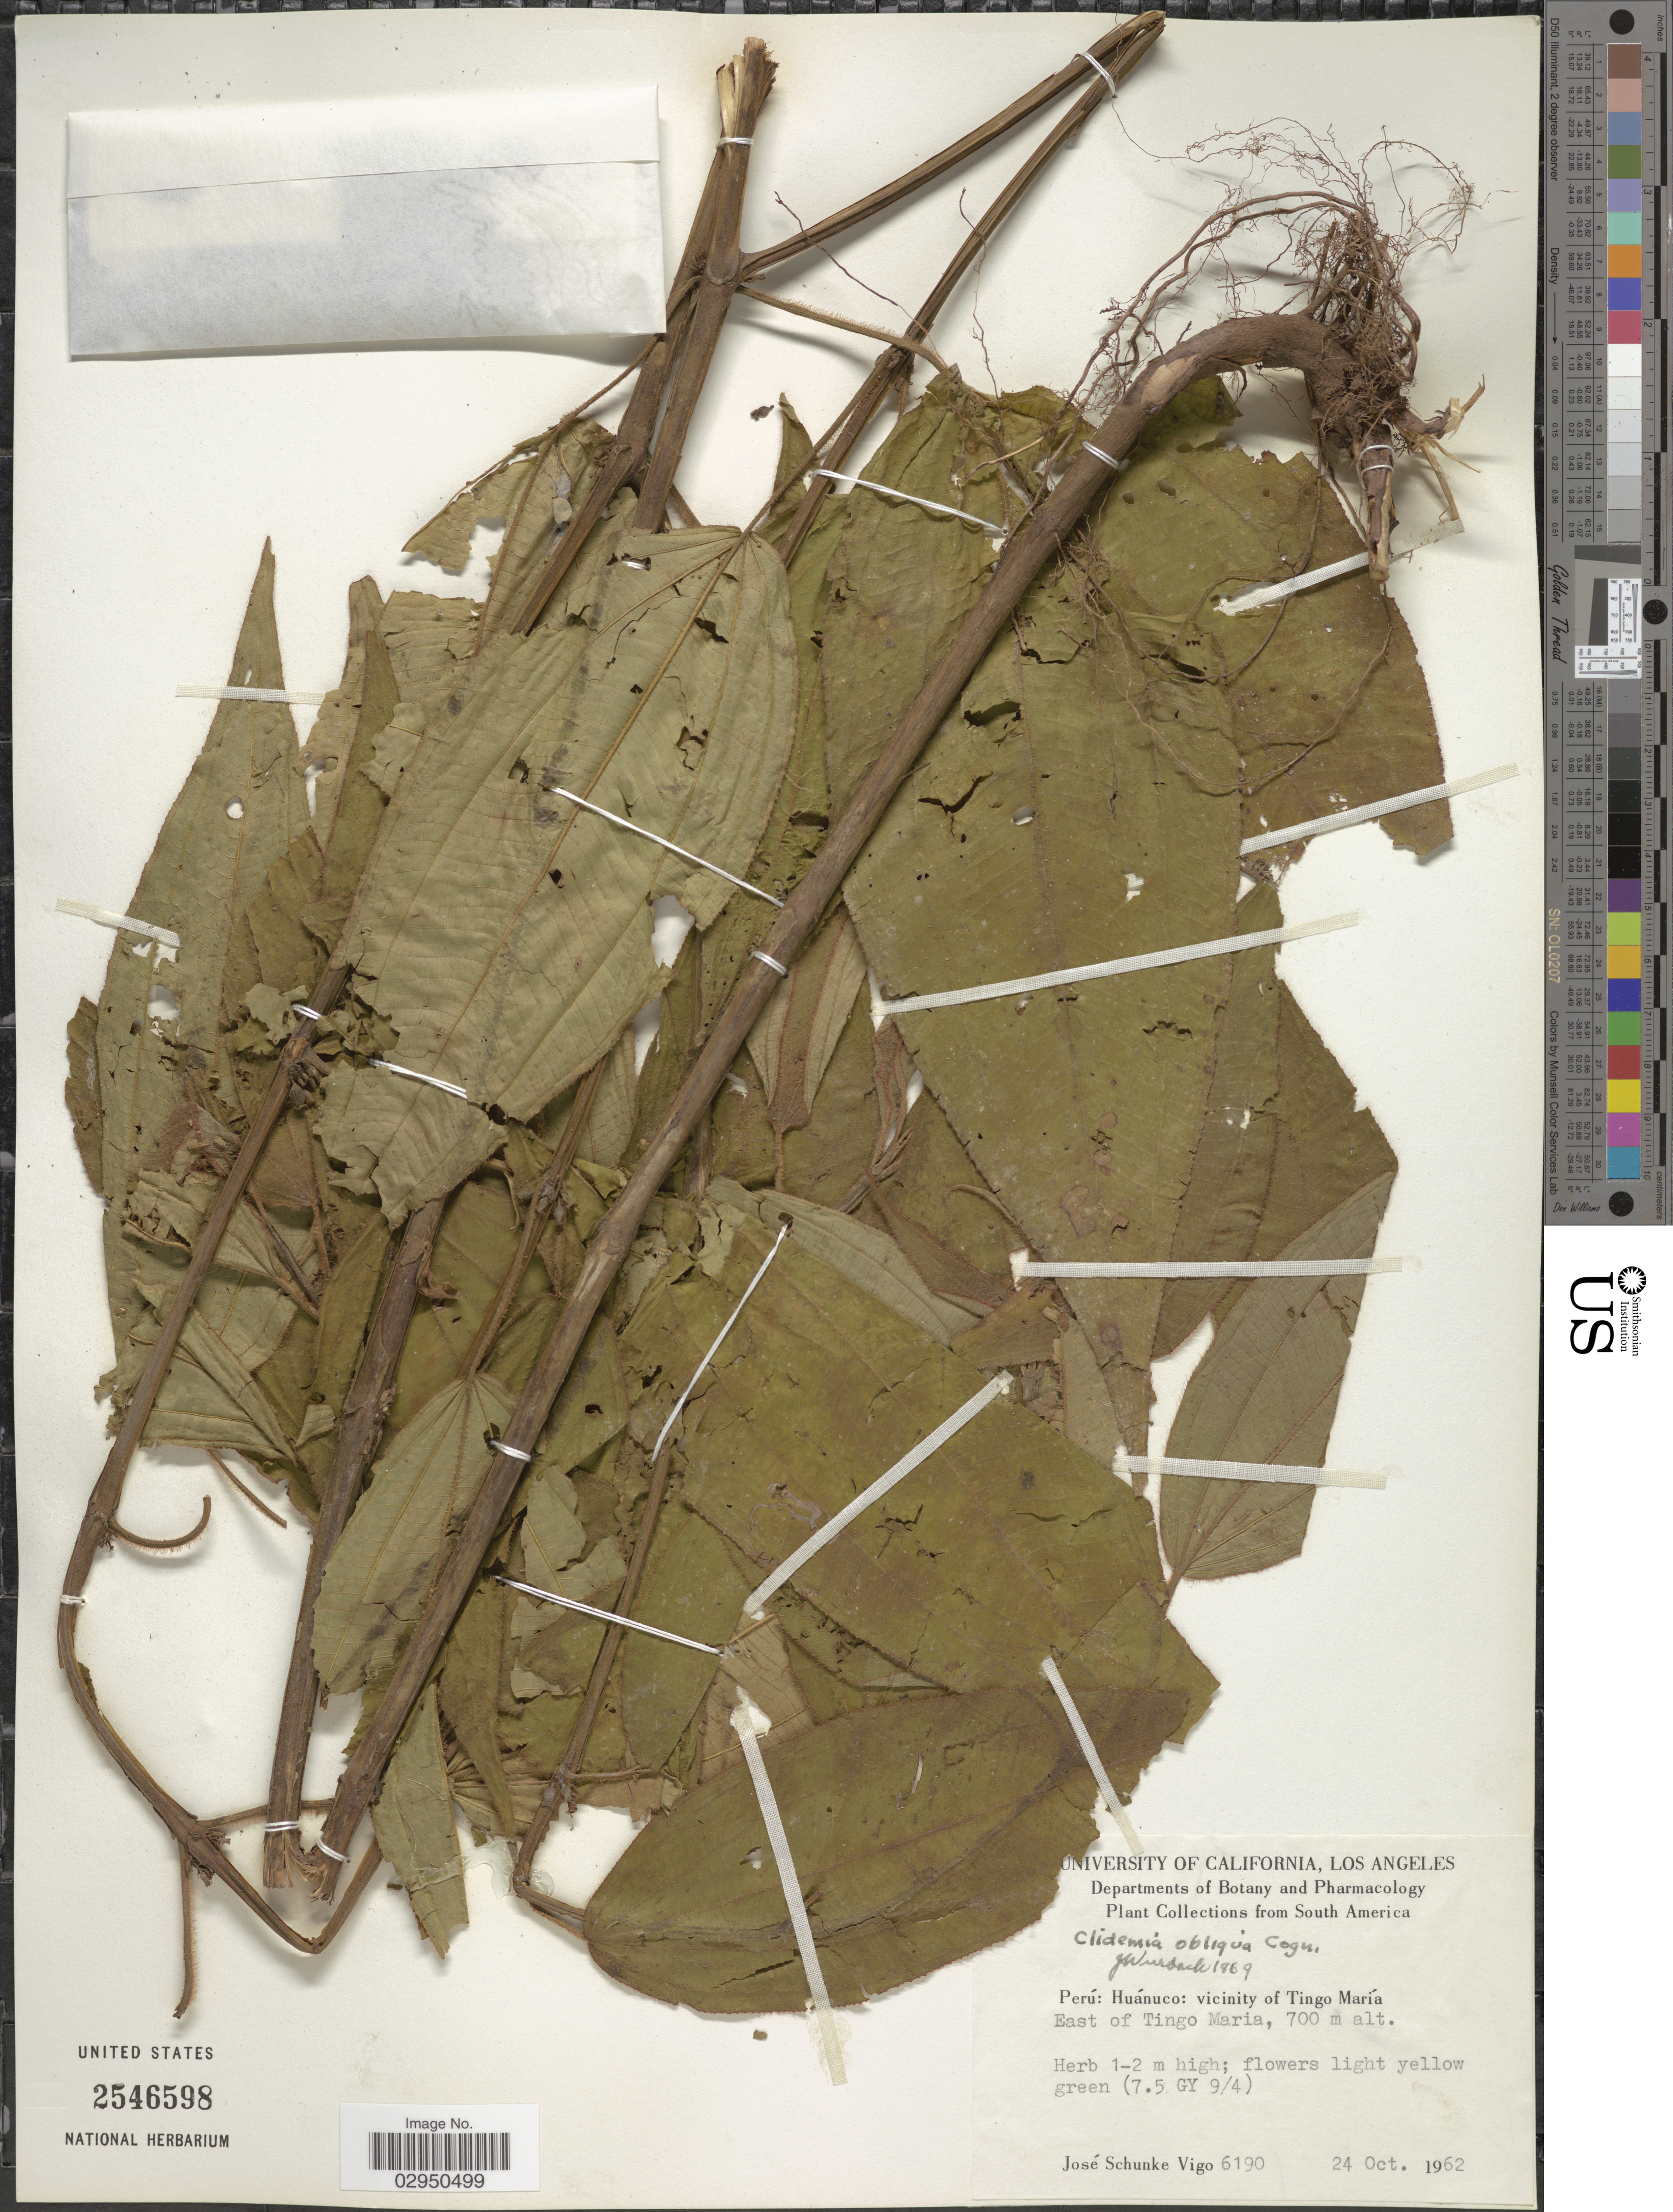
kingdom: Plantae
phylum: Tracheophyta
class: Magnoliopsida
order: Myrtales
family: Melastomataceae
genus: Clidemia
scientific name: Clidemia obliqua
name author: Cogn.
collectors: J. Schunke Vigo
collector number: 6190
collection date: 1962-10-24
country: Peru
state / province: Huánuco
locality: Vicinity of Tingo María. East of Tingo María.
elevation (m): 700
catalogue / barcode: US 2546598